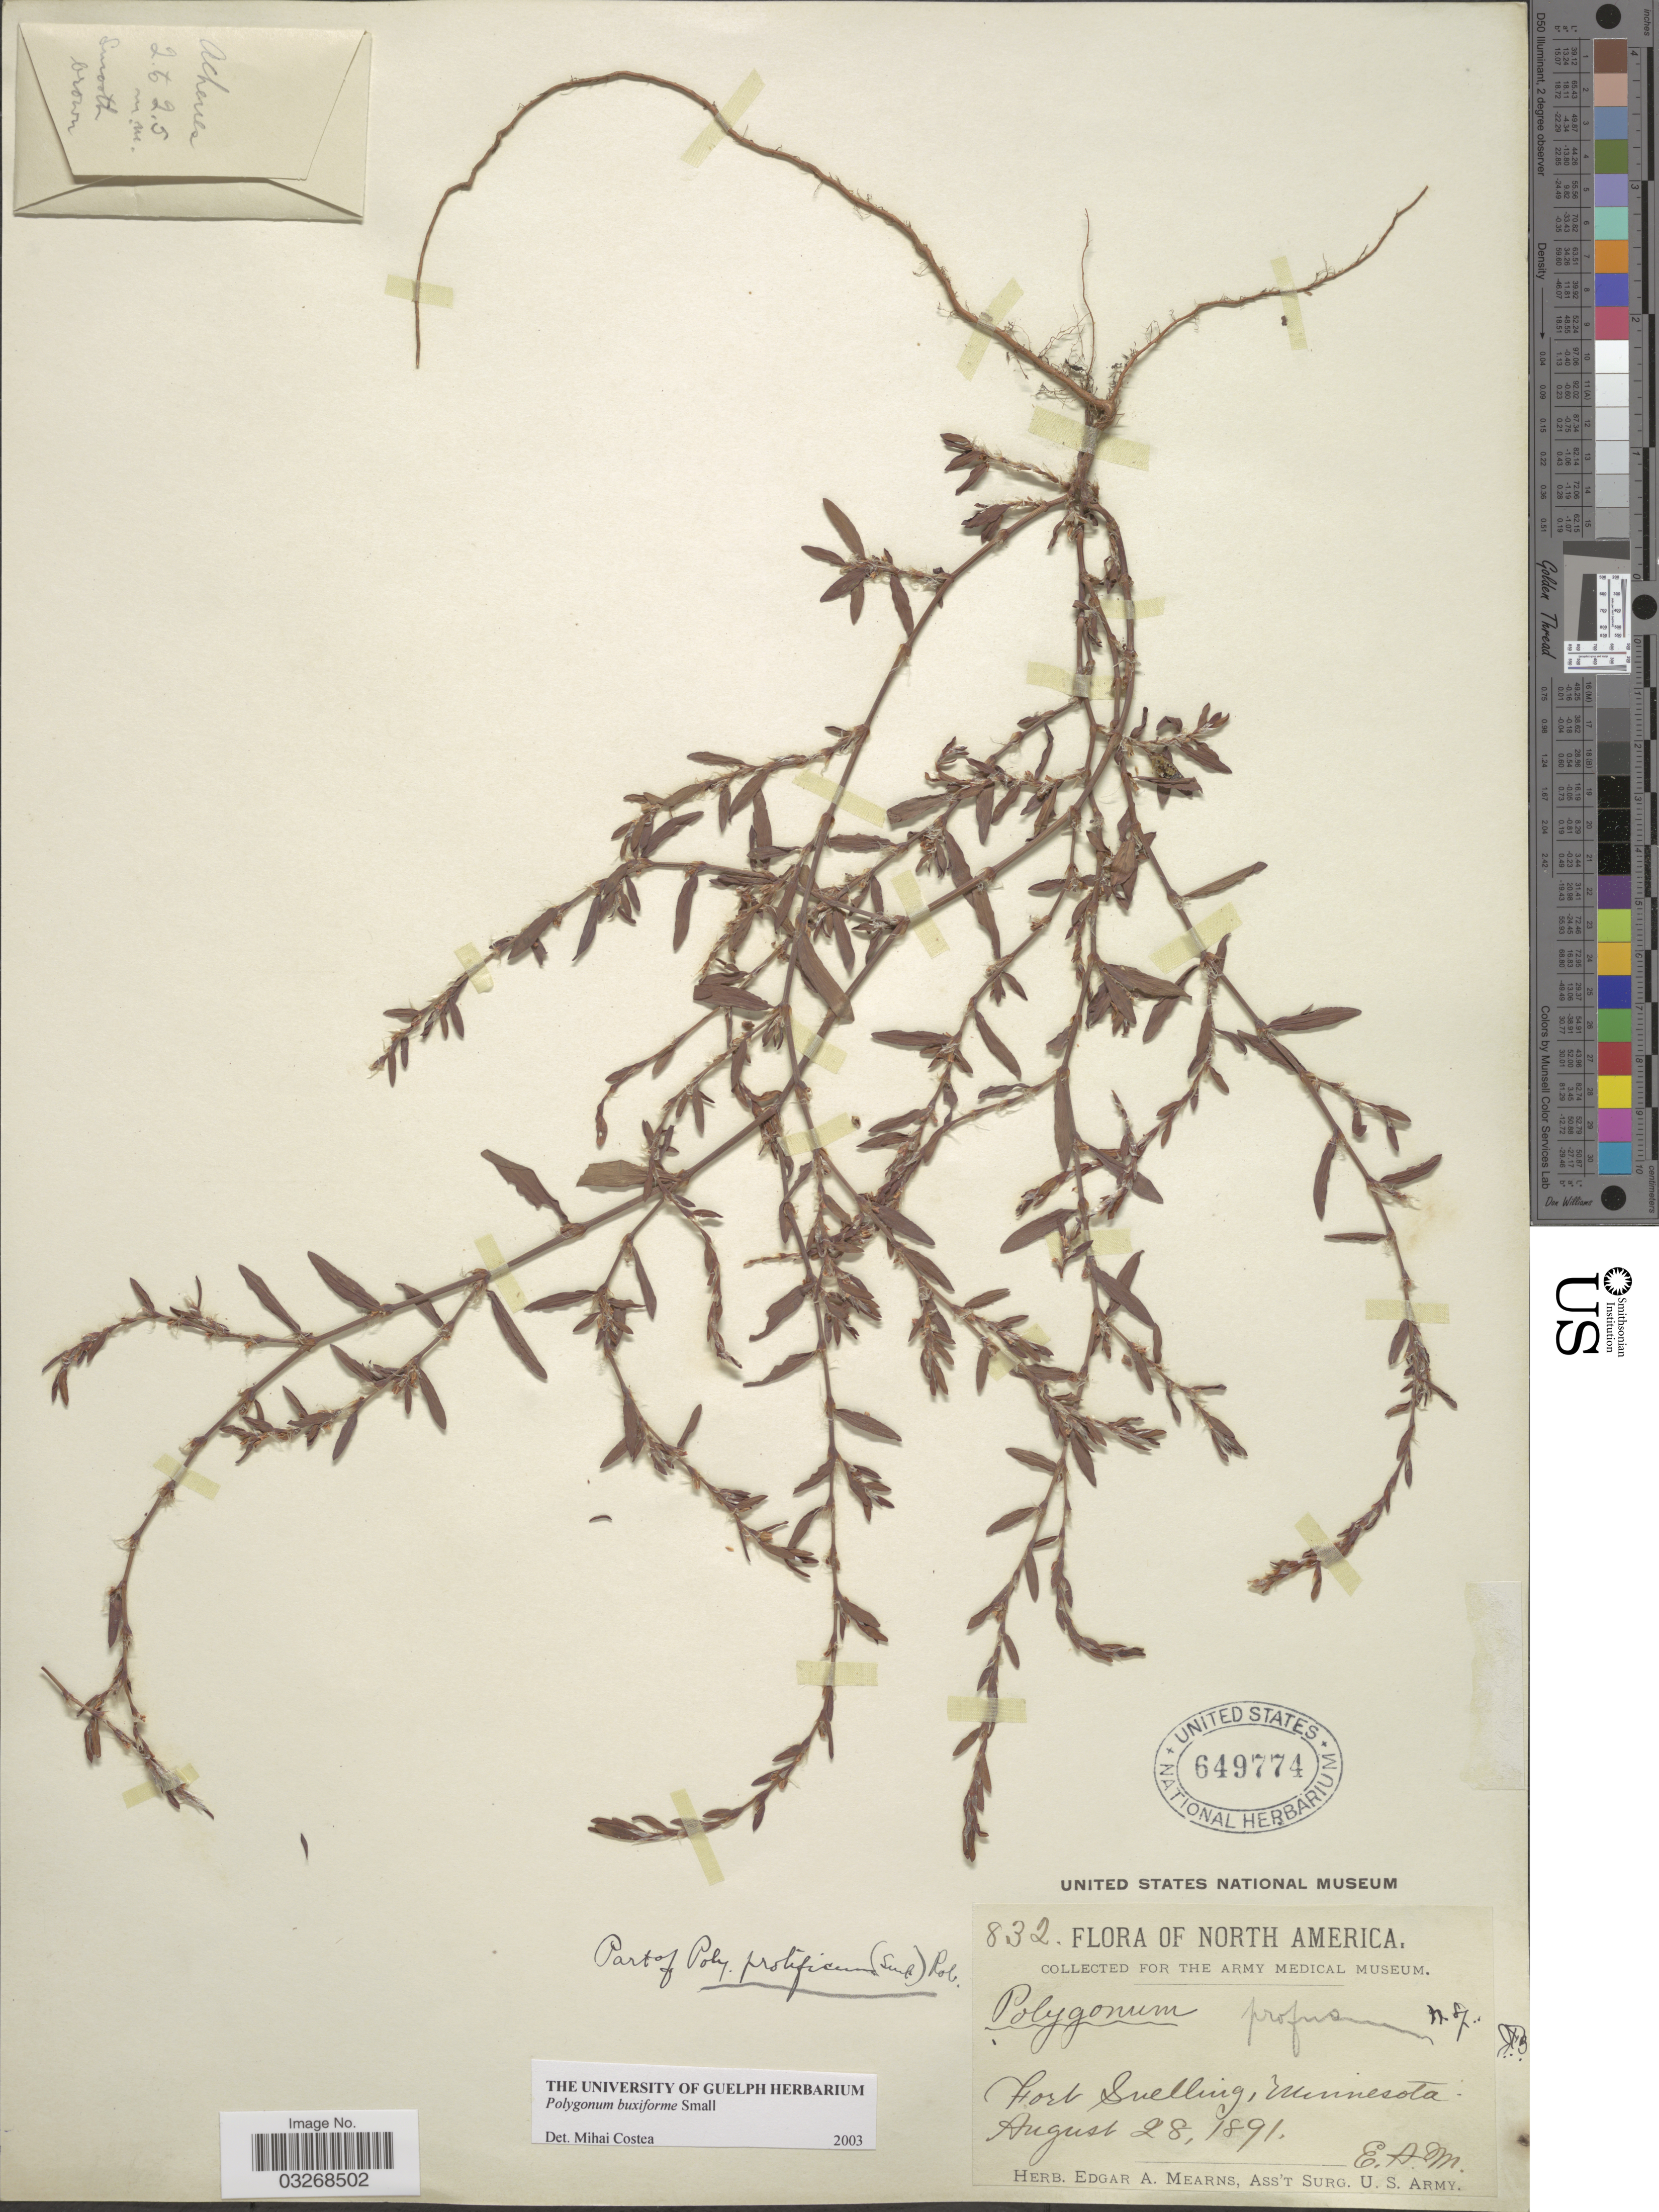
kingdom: Plantae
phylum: Tracheophyta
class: Magnoliopsida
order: Caryophyllales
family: Polygonaceae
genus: Polygonum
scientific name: Polygonum buxiforme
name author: Small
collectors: E. A. Mearns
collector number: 832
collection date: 1891-08-28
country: United States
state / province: Minnesota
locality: Fort Snelling.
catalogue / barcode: US 649774